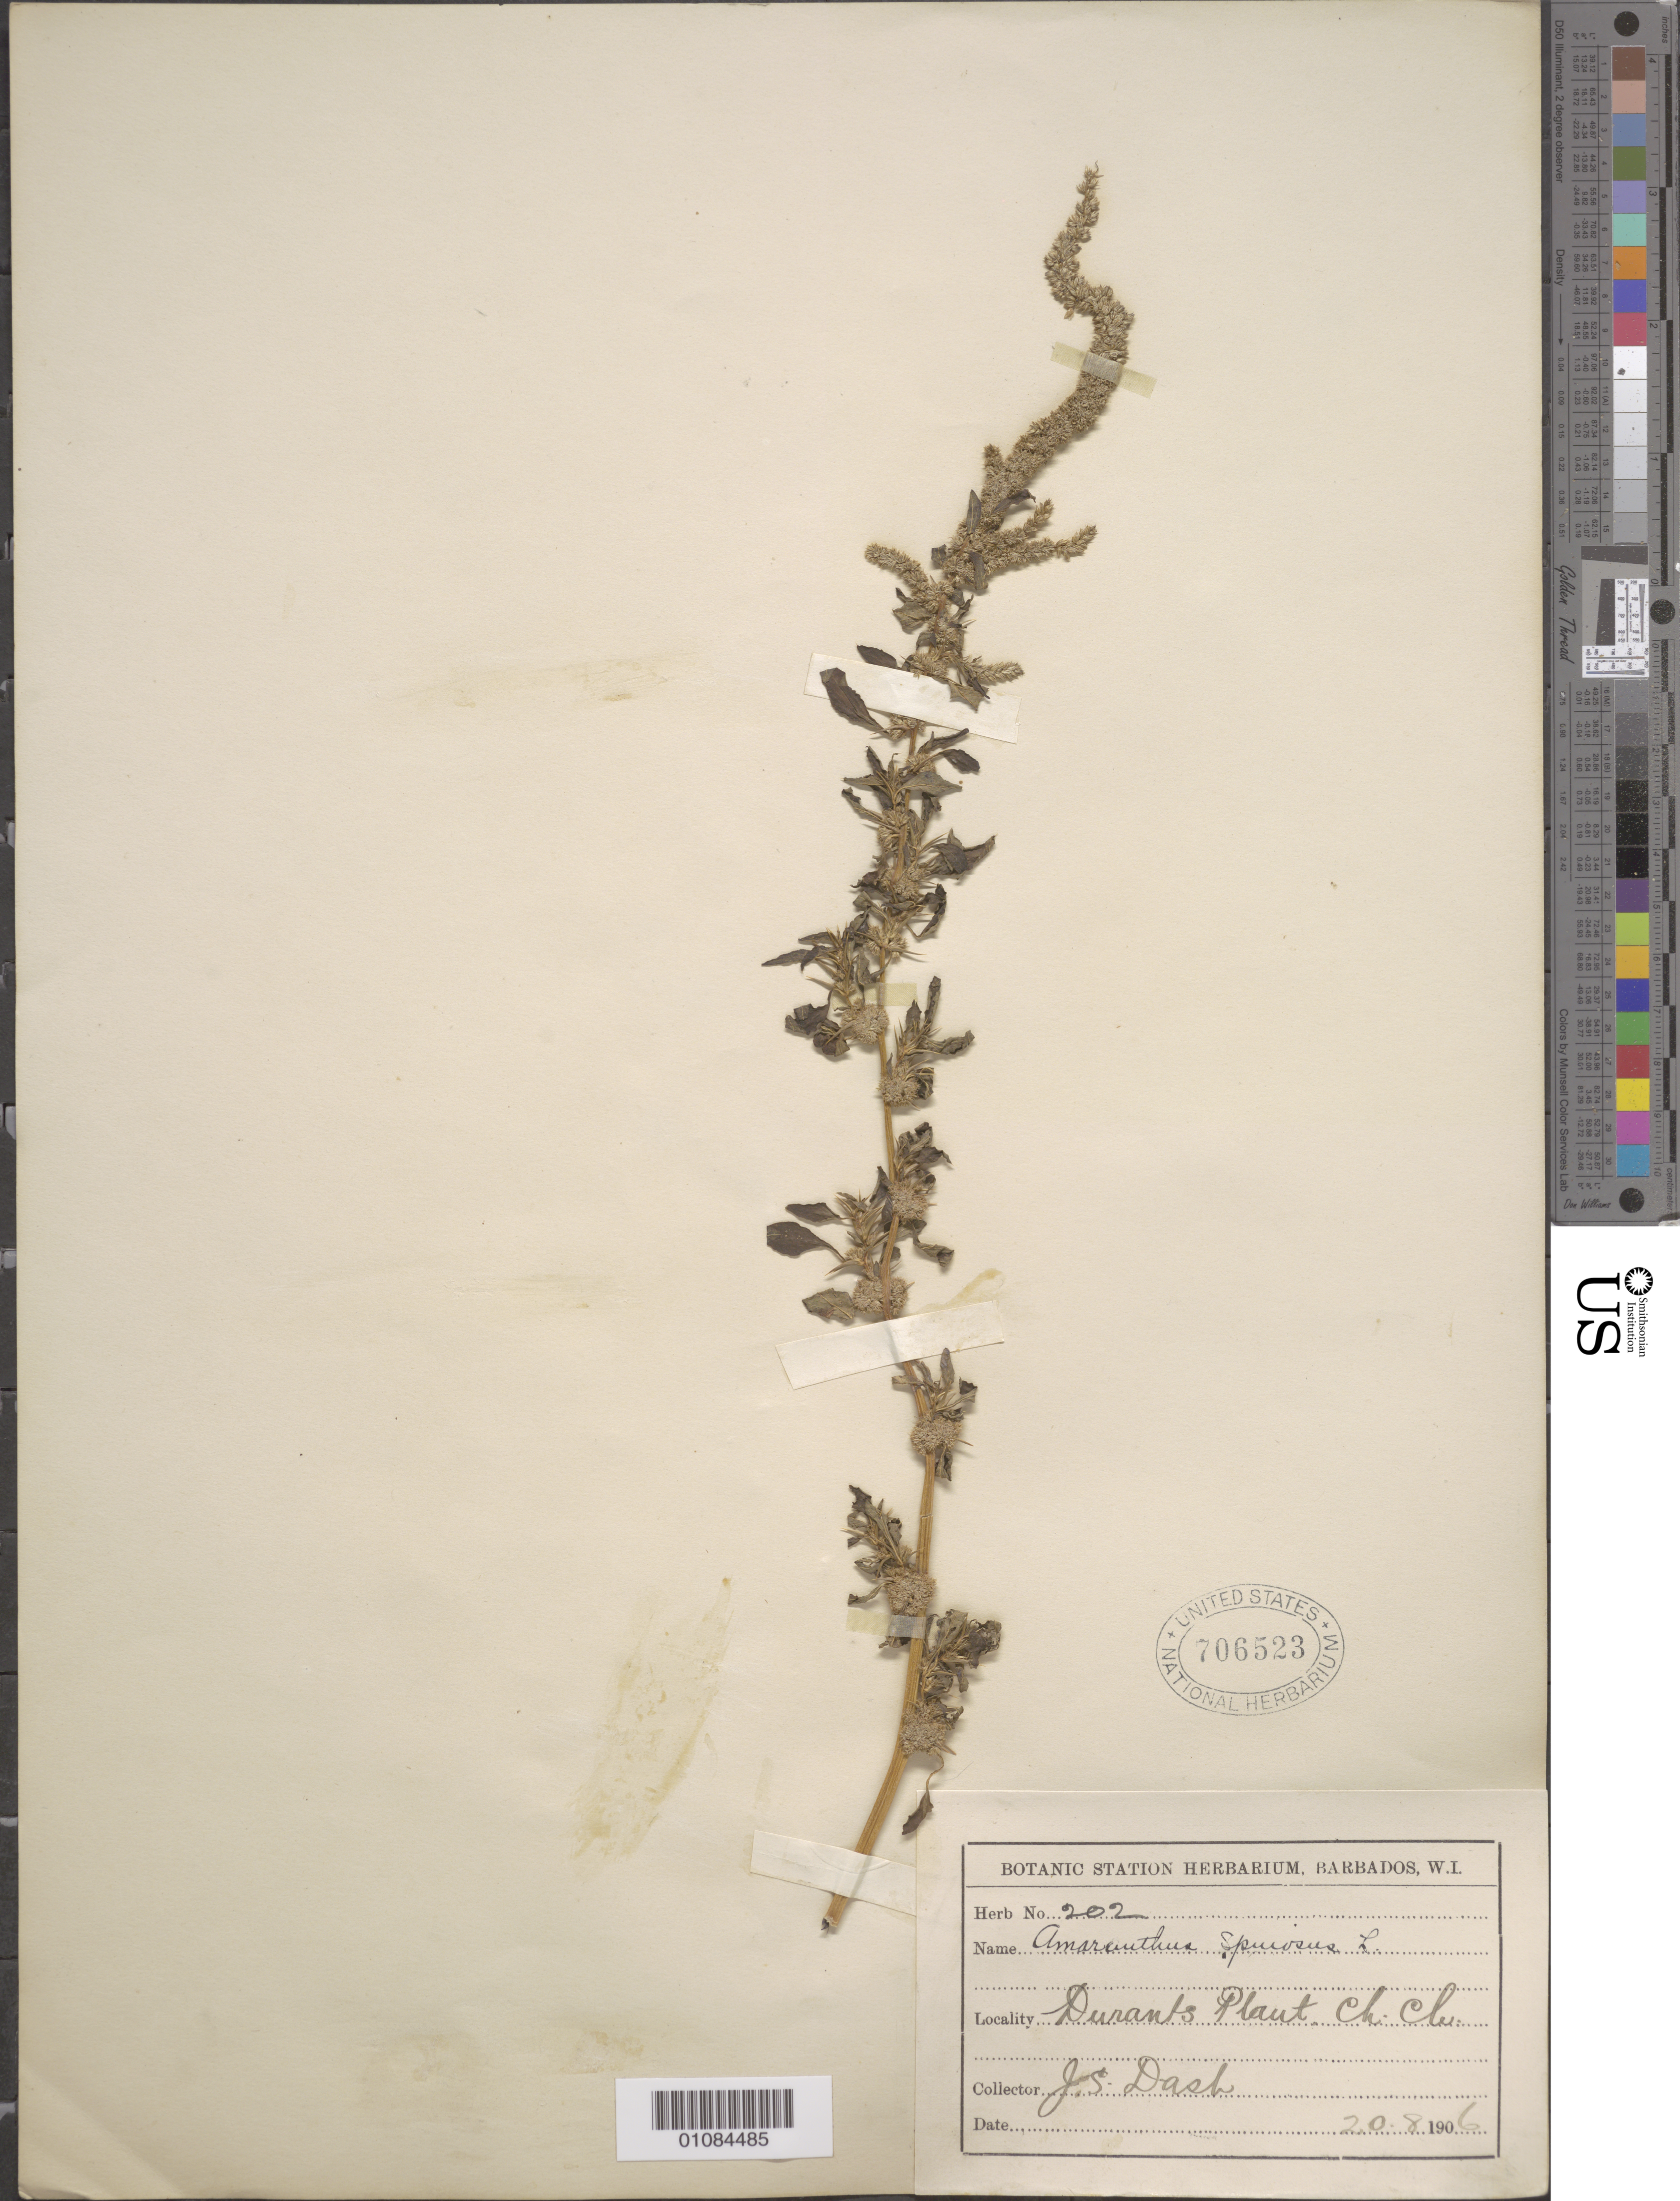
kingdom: Plantae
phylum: Tracheophyta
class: Magnoliopsida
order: Caryophyllales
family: Amaranthaceae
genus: Amaranthus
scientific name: Amaranthus spinosus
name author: L.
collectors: J. Dash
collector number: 202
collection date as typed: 20 Aug 1906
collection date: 1906-08-20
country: Barbados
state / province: Christ Church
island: Barbados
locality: Ch.Ch., Durant's Plant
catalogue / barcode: US 706523